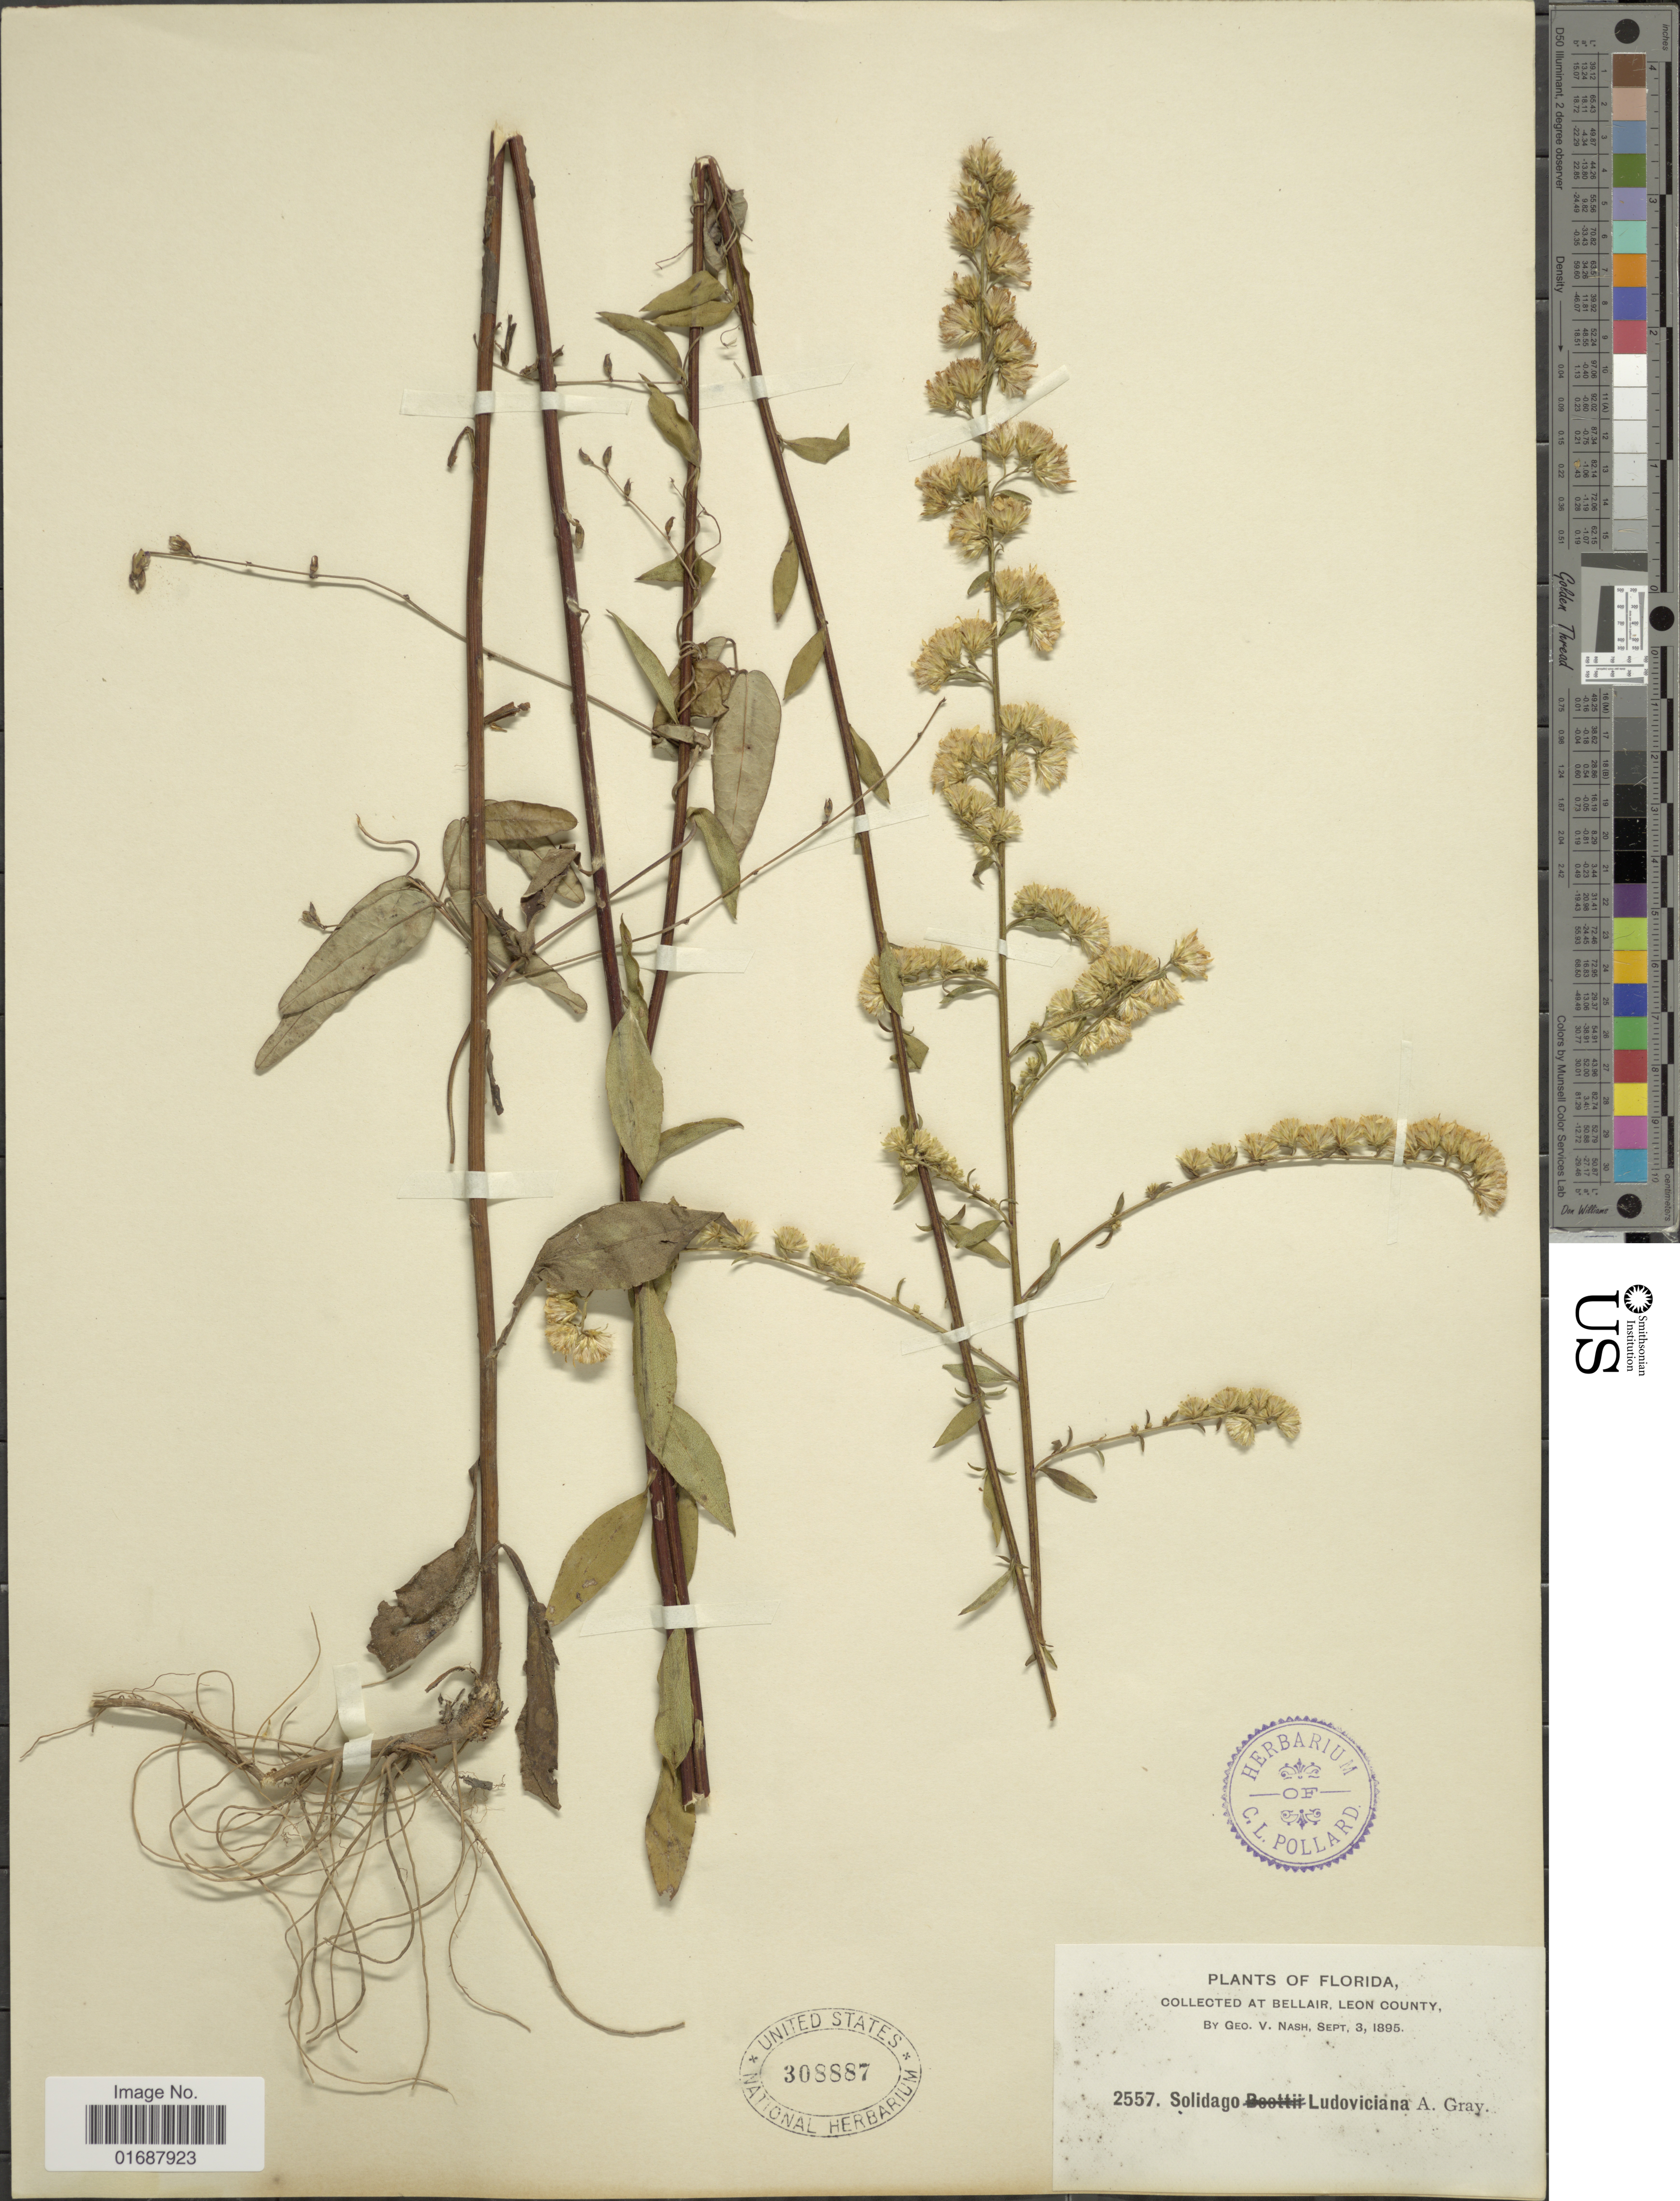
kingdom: Plantae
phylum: Tracheophyta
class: Magnoliopsida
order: Asterales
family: Asteraceae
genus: Solidago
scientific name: Solidago ludoviciana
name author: (A. Gray) Small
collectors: G. V. Nash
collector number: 2557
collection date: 1895-09-03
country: United States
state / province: Florida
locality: Bellair, Leon County.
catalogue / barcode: US 308887